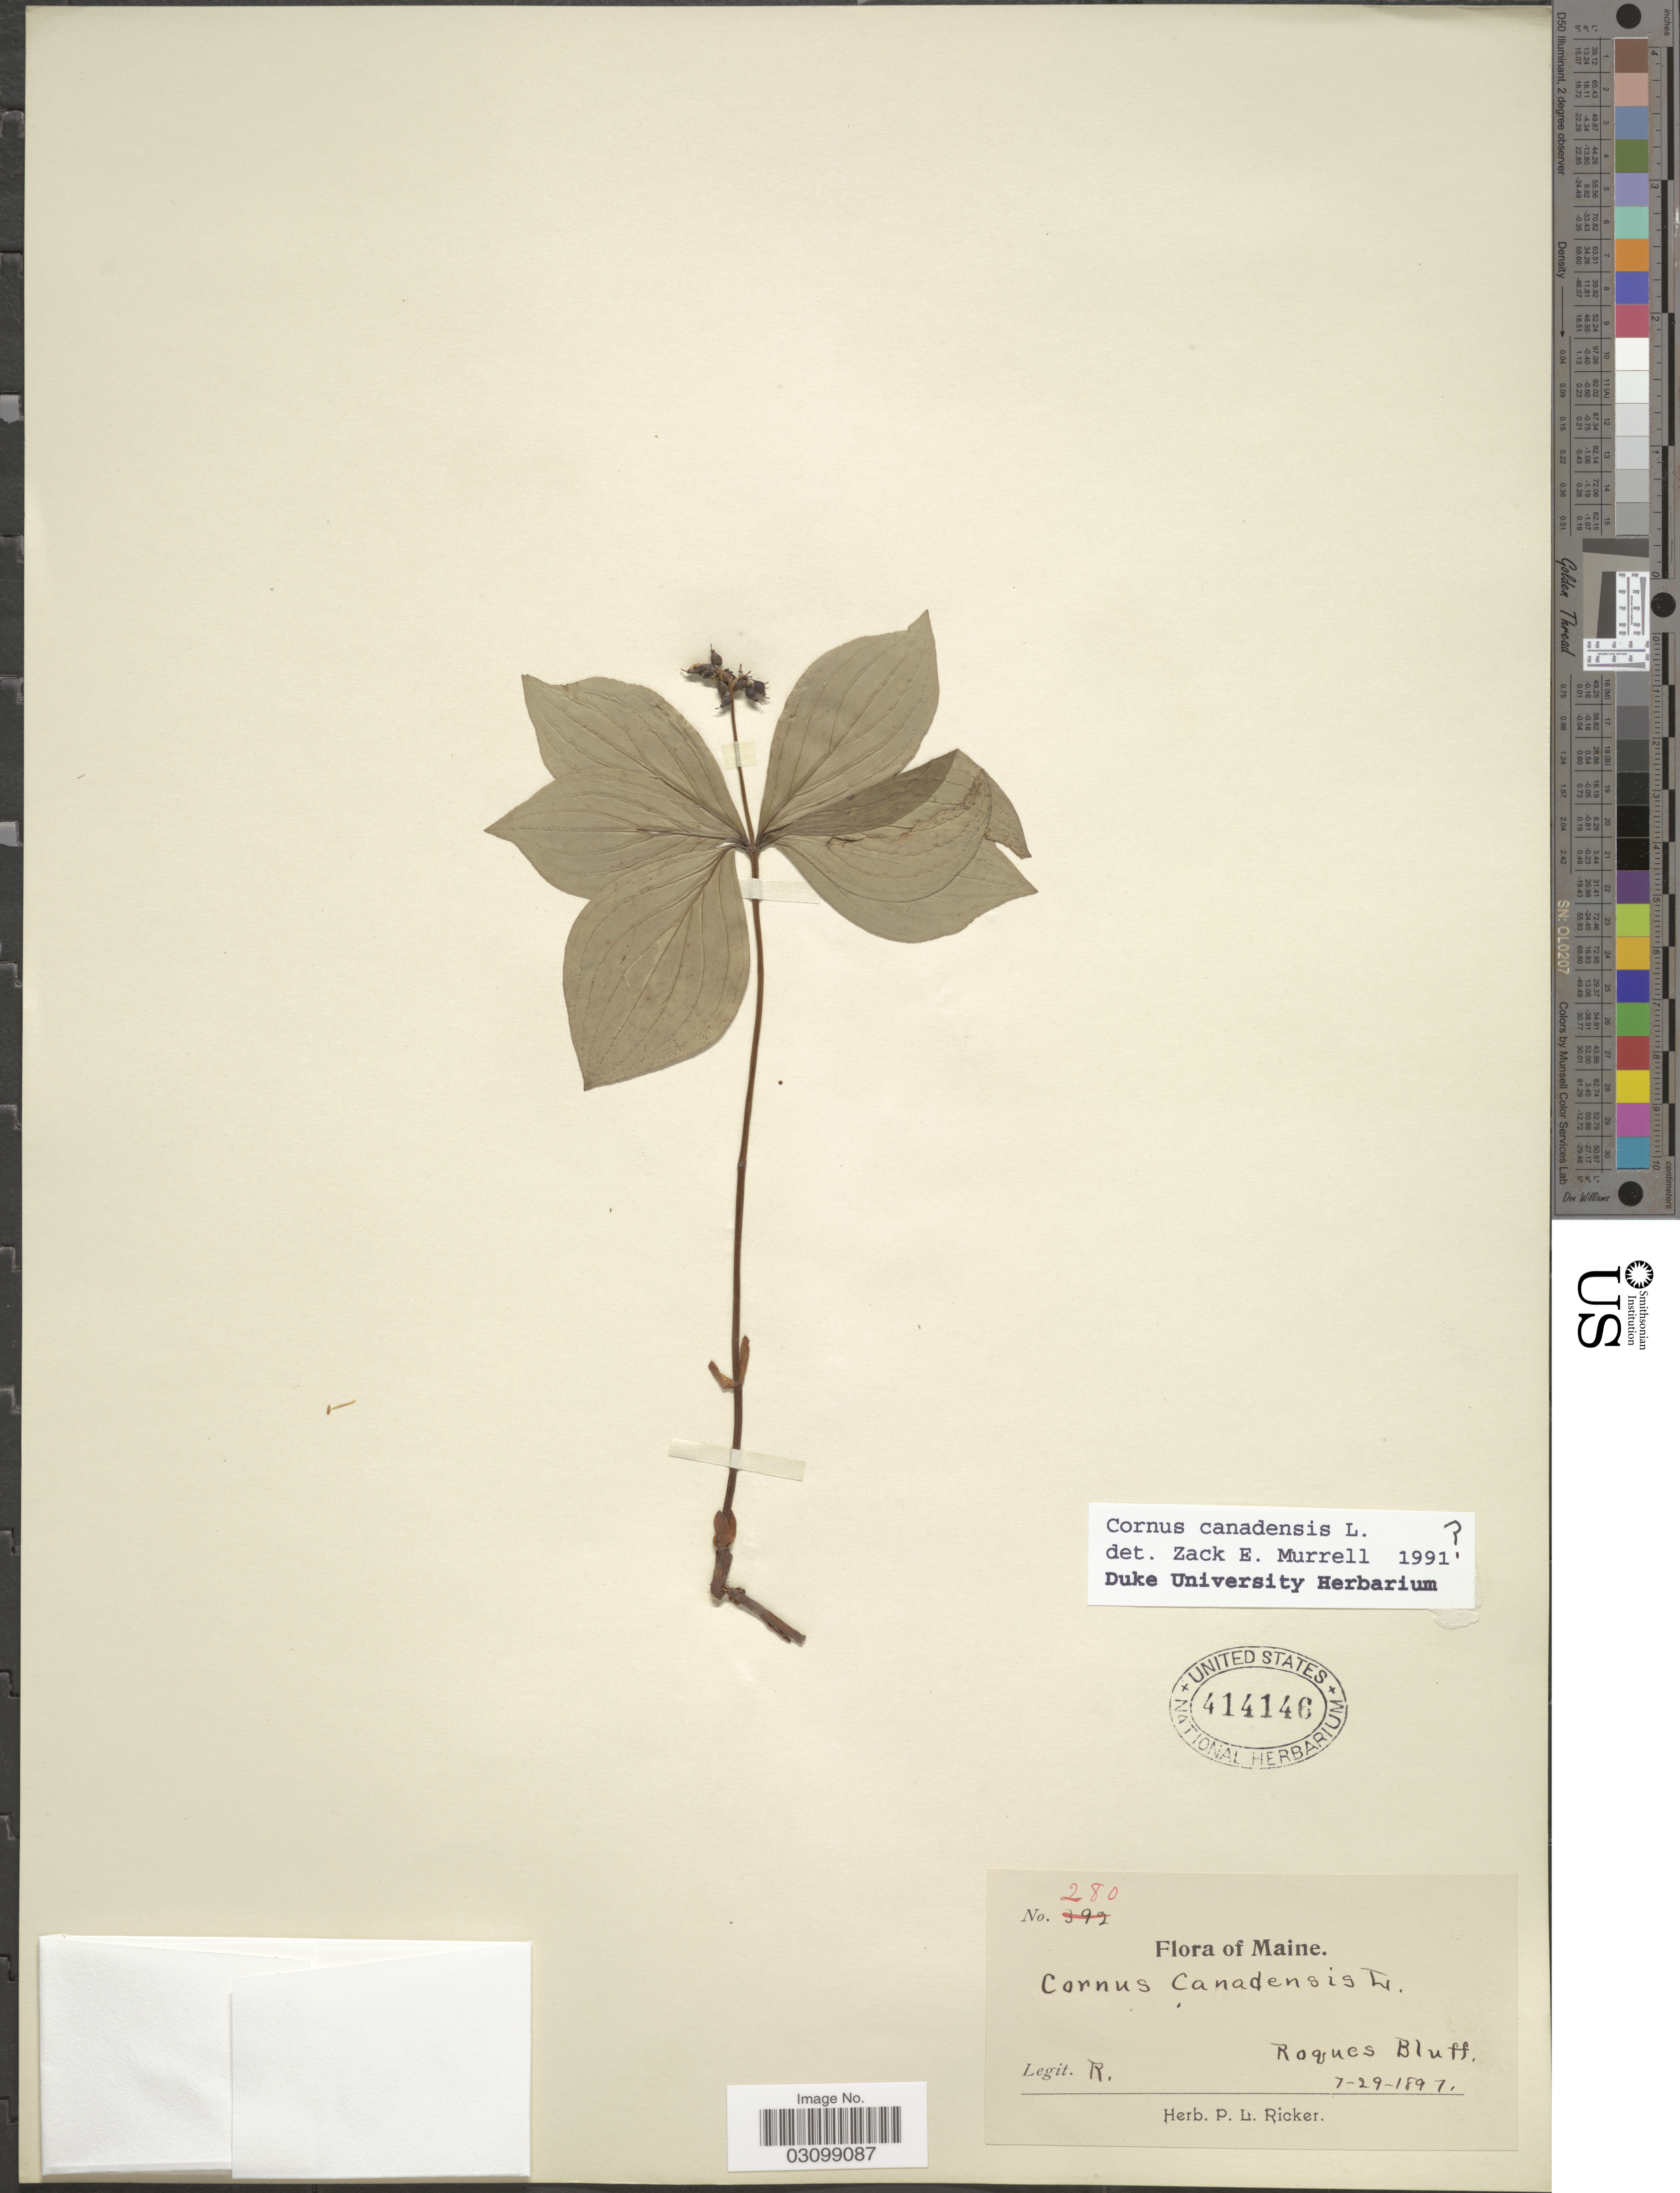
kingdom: Plantae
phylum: Tracheophyta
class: Magnoliopsida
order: Cornales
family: Cornaceae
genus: Cornus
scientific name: Cornus canadensis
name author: L.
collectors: P. Ricker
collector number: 280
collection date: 1897-07-29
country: United States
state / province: Maine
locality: Roques Bluff.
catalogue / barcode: US 414146